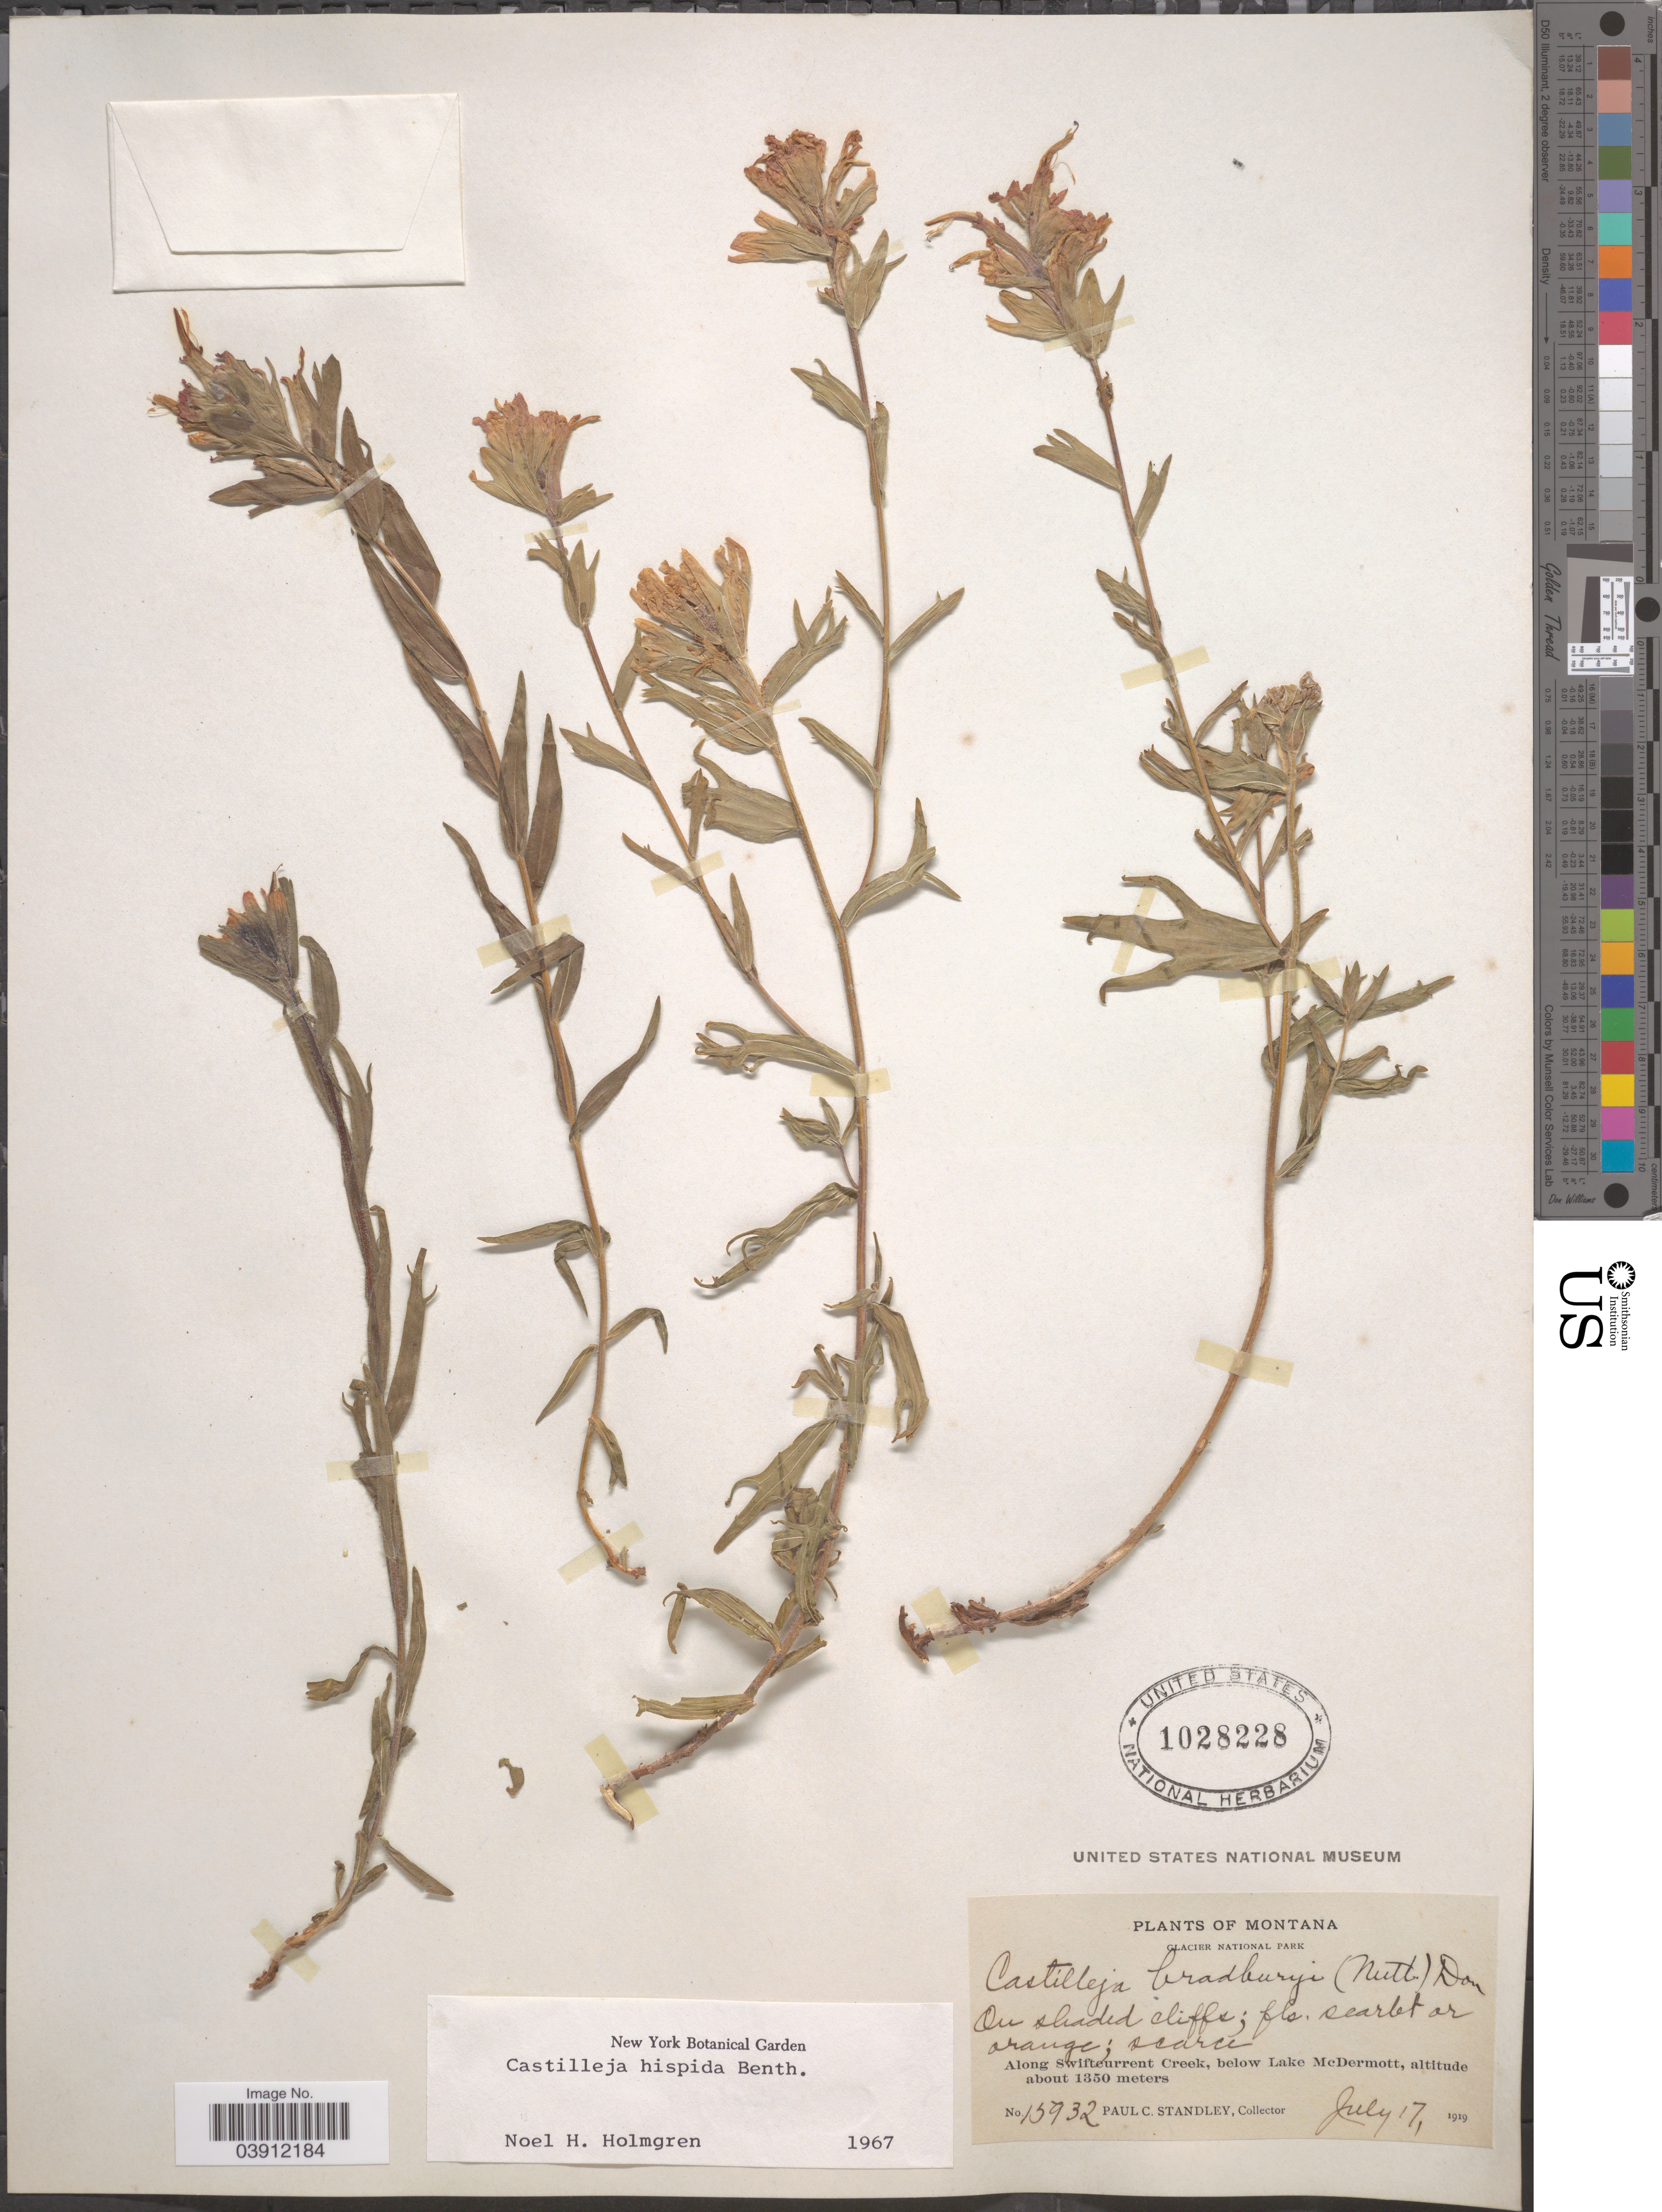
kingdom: Plantae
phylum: Tracheophyta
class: Magnoliopsida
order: Lamiales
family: Orobanchaceae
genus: Castilleja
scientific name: Castilleja hispida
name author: Benth. ex Hook.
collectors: P. C. Standley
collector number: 15932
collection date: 1919-07-17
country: United States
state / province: Montana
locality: Glacier National Park. Along Swiftcurrent Creek, below Lake McDermott.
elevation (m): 1350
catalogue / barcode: US 1028228